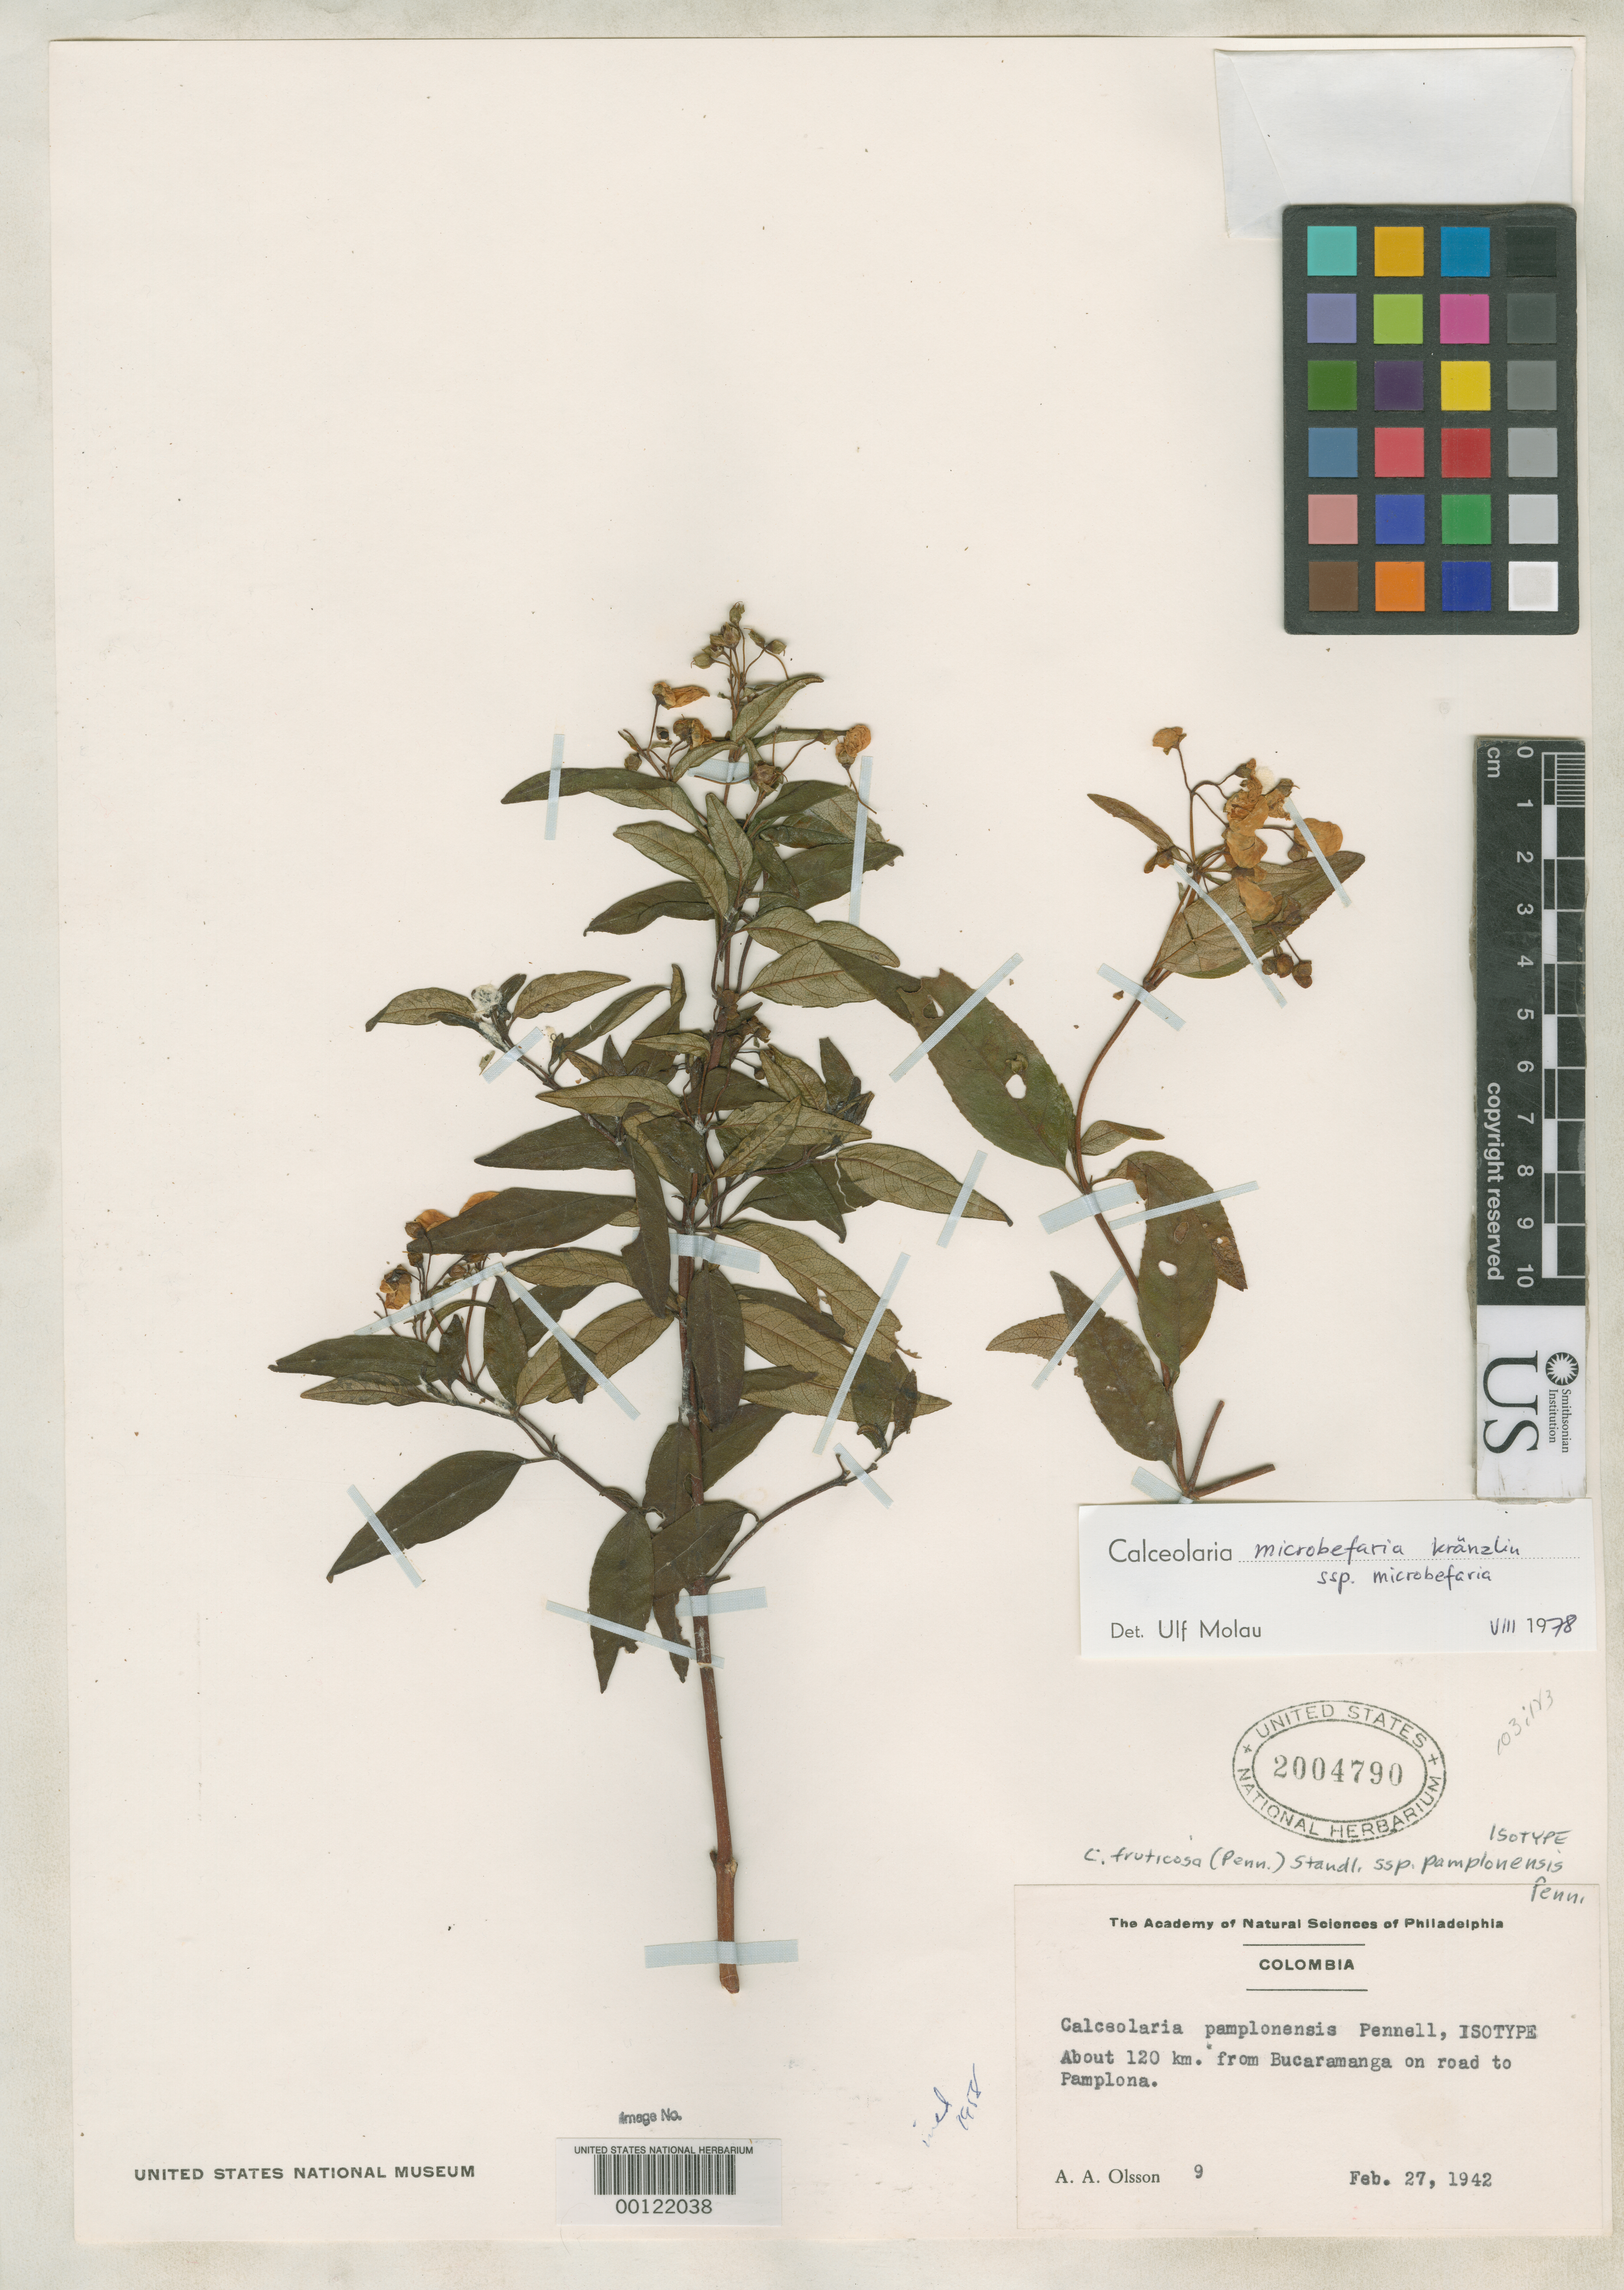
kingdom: Plantae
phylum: Tracheophyta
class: Magnoliopsida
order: Lamiales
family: Calceolariaceae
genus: Calceolaria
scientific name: Calceolaria fruticosa subsp. pamplonensis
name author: Pennell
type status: Isotype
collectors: A. Olsson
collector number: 9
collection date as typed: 27 Feb 1942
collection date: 1942-02-27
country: Colombia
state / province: Norte de Santander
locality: Pamplona.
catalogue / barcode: US 2004790